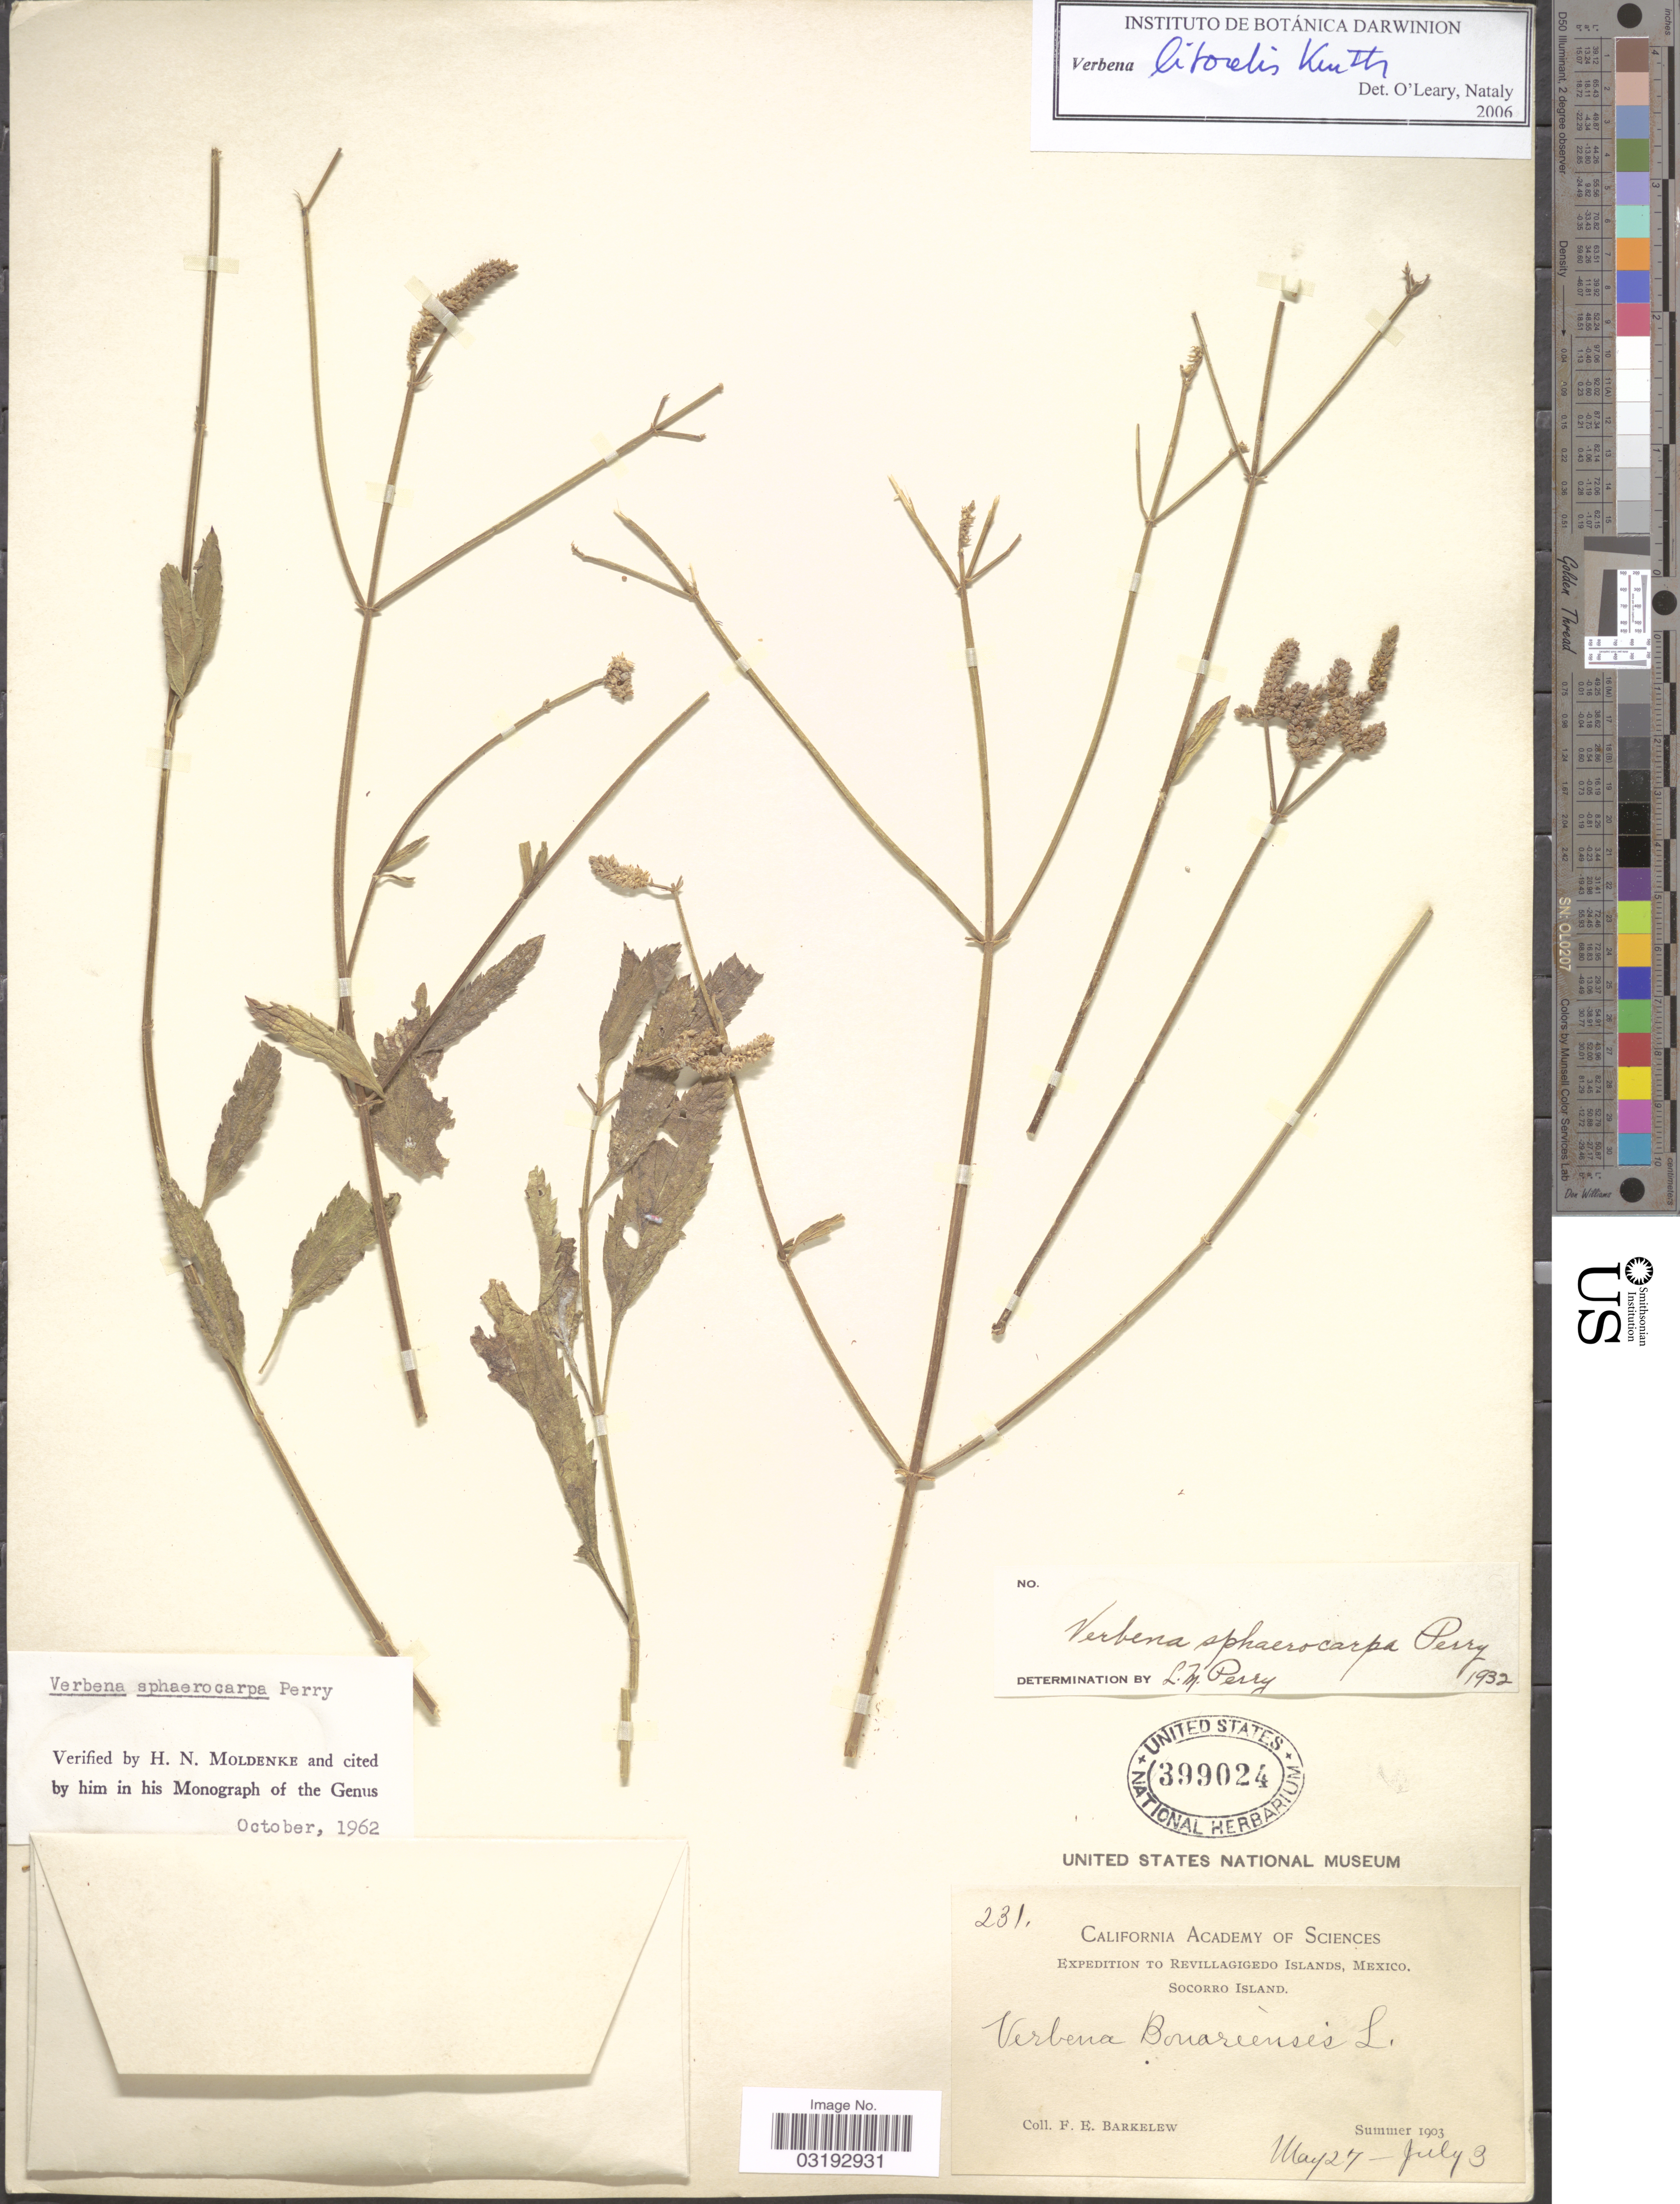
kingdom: Plantae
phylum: Tracheophyta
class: Magnoliopsida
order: Lamiales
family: Verbenaceae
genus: Verbena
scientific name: Verbena litoralis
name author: Kunth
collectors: F. Barkelew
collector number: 231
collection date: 1903-05-27/1903-07-03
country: Mexico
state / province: Colima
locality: Revillagigedo Islands. Socorro Island.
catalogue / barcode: US 399024